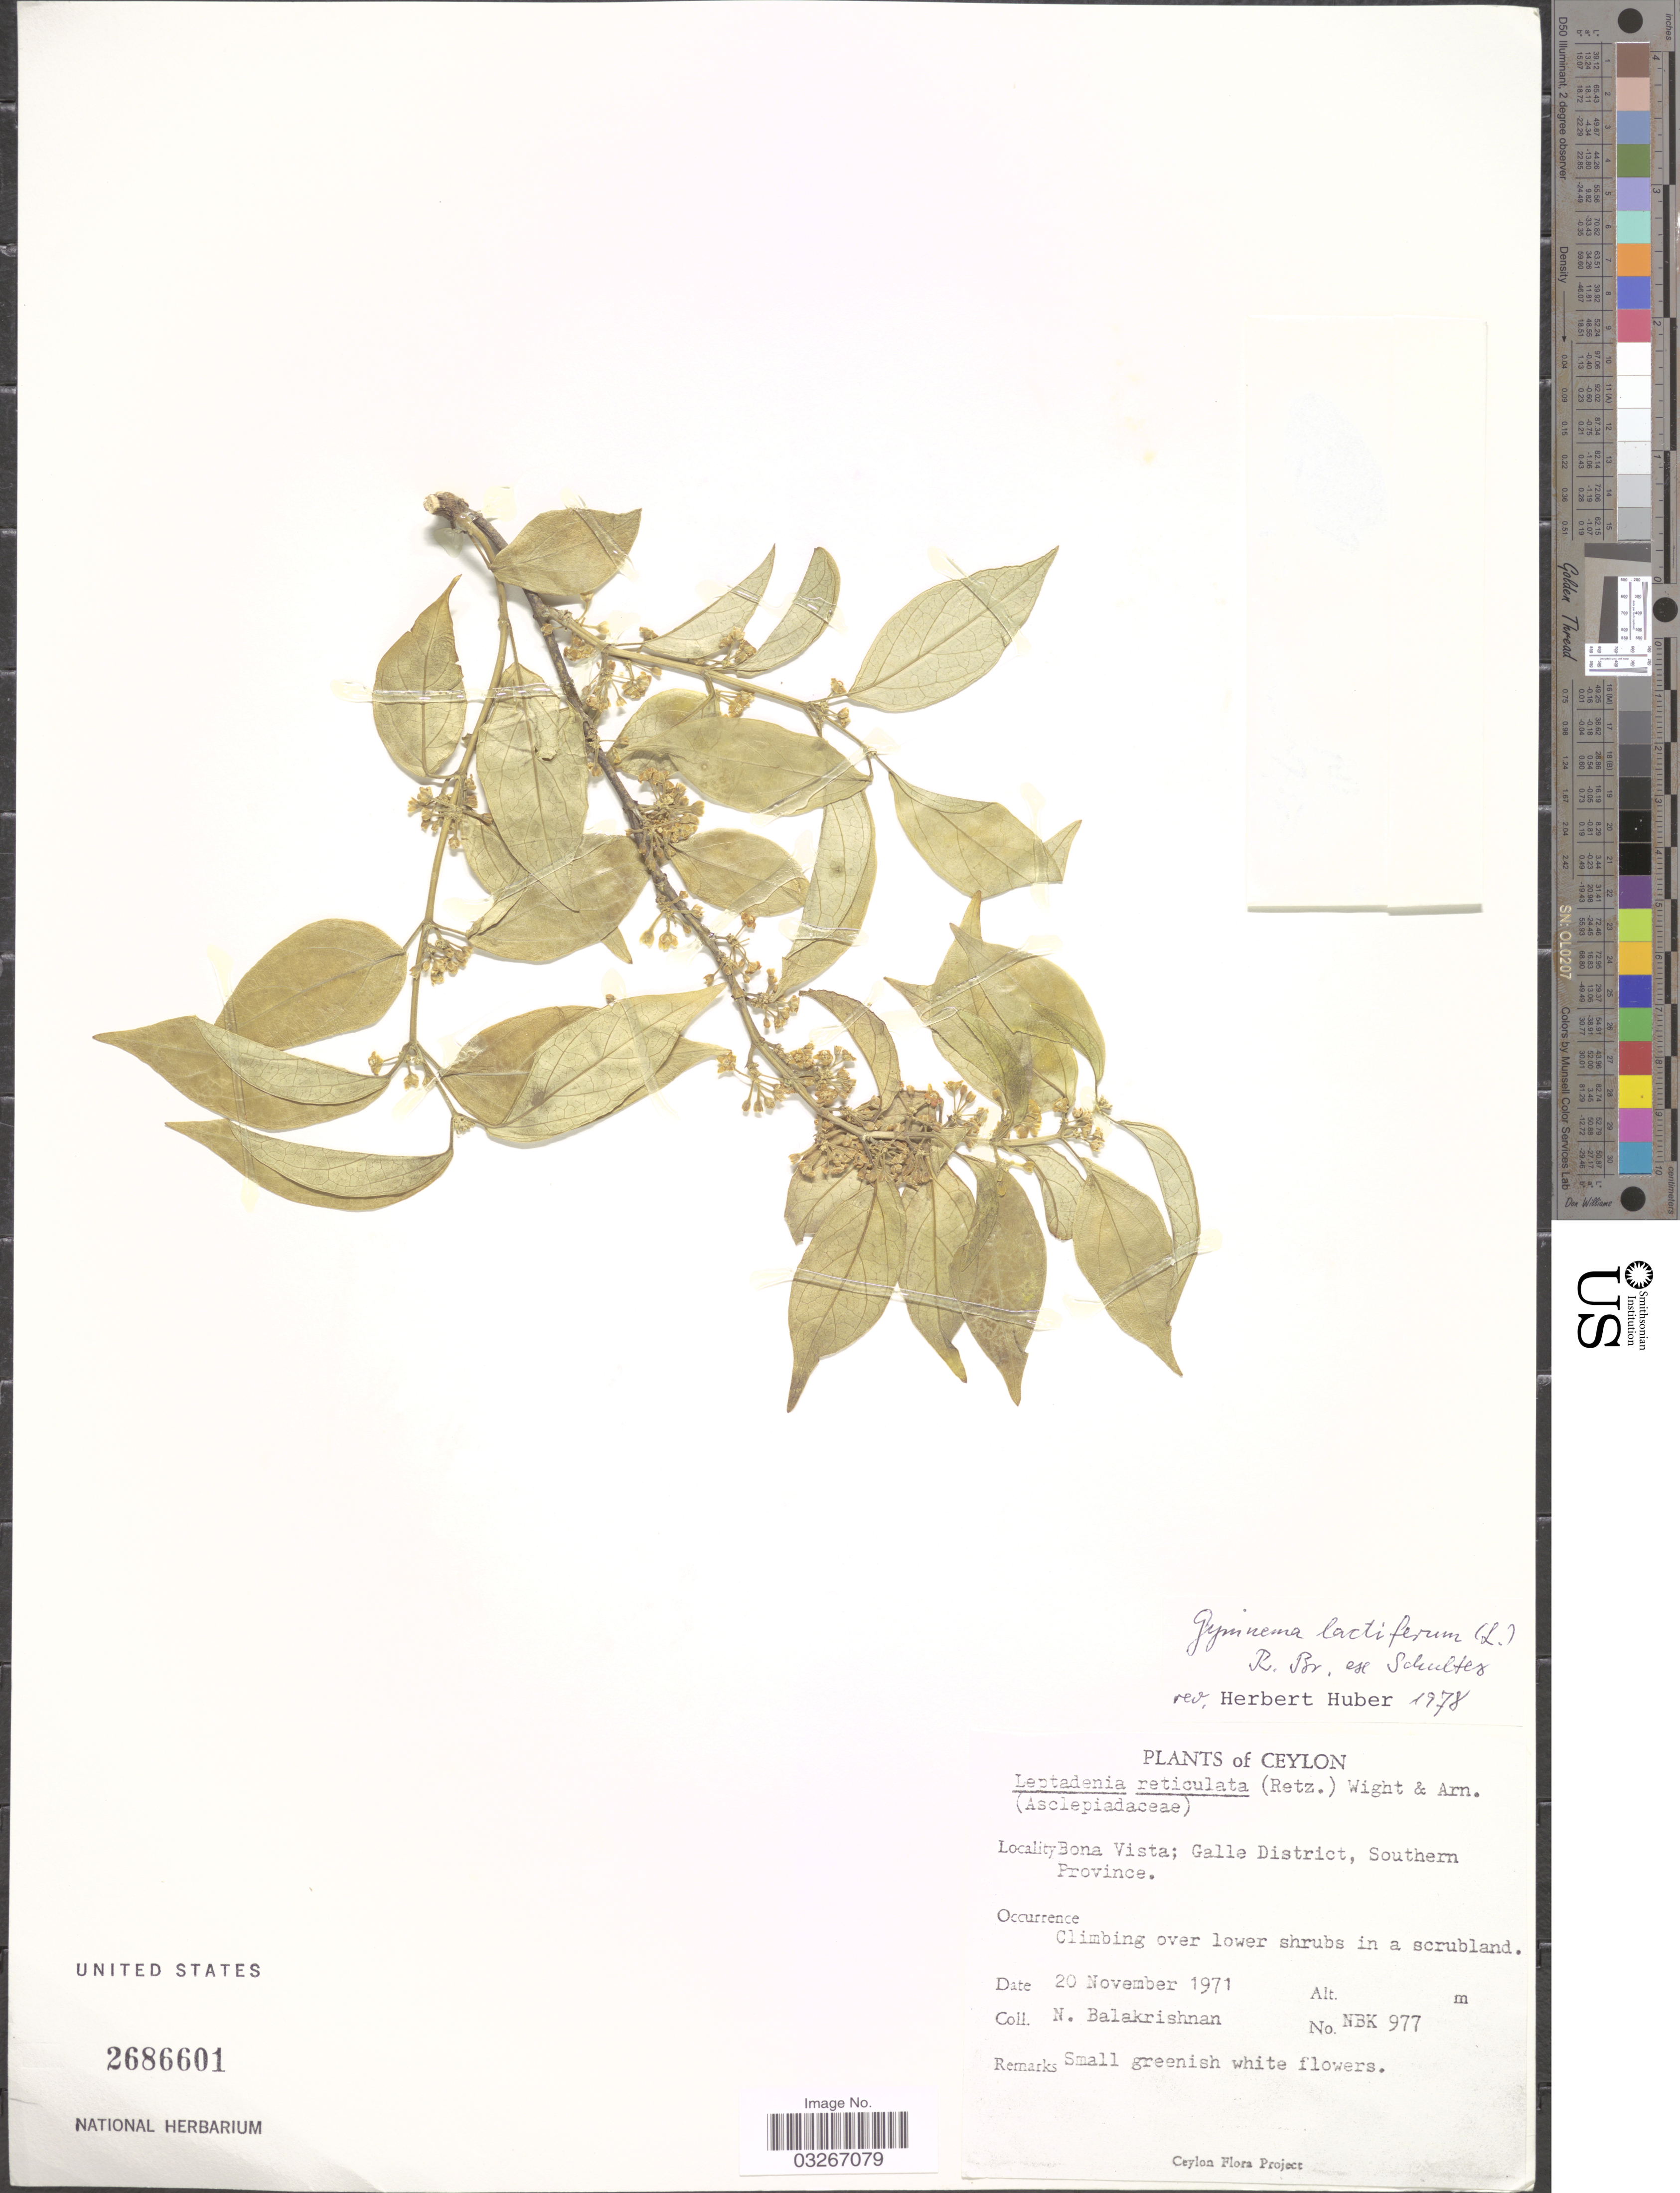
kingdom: Plantae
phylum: Tracheophyta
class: Magnoliopsida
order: Gentianales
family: Apocynaceae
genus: Gymnema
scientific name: Gymnema lactiferum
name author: (L.) R. Br. ex Schult.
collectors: N. Balakrishnan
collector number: NBK977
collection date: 1971-11-20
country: Sri Lanka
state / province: Southern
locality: Ceylon. Bona Vista; Galle District, Southern Province.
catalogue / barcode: US 2686601